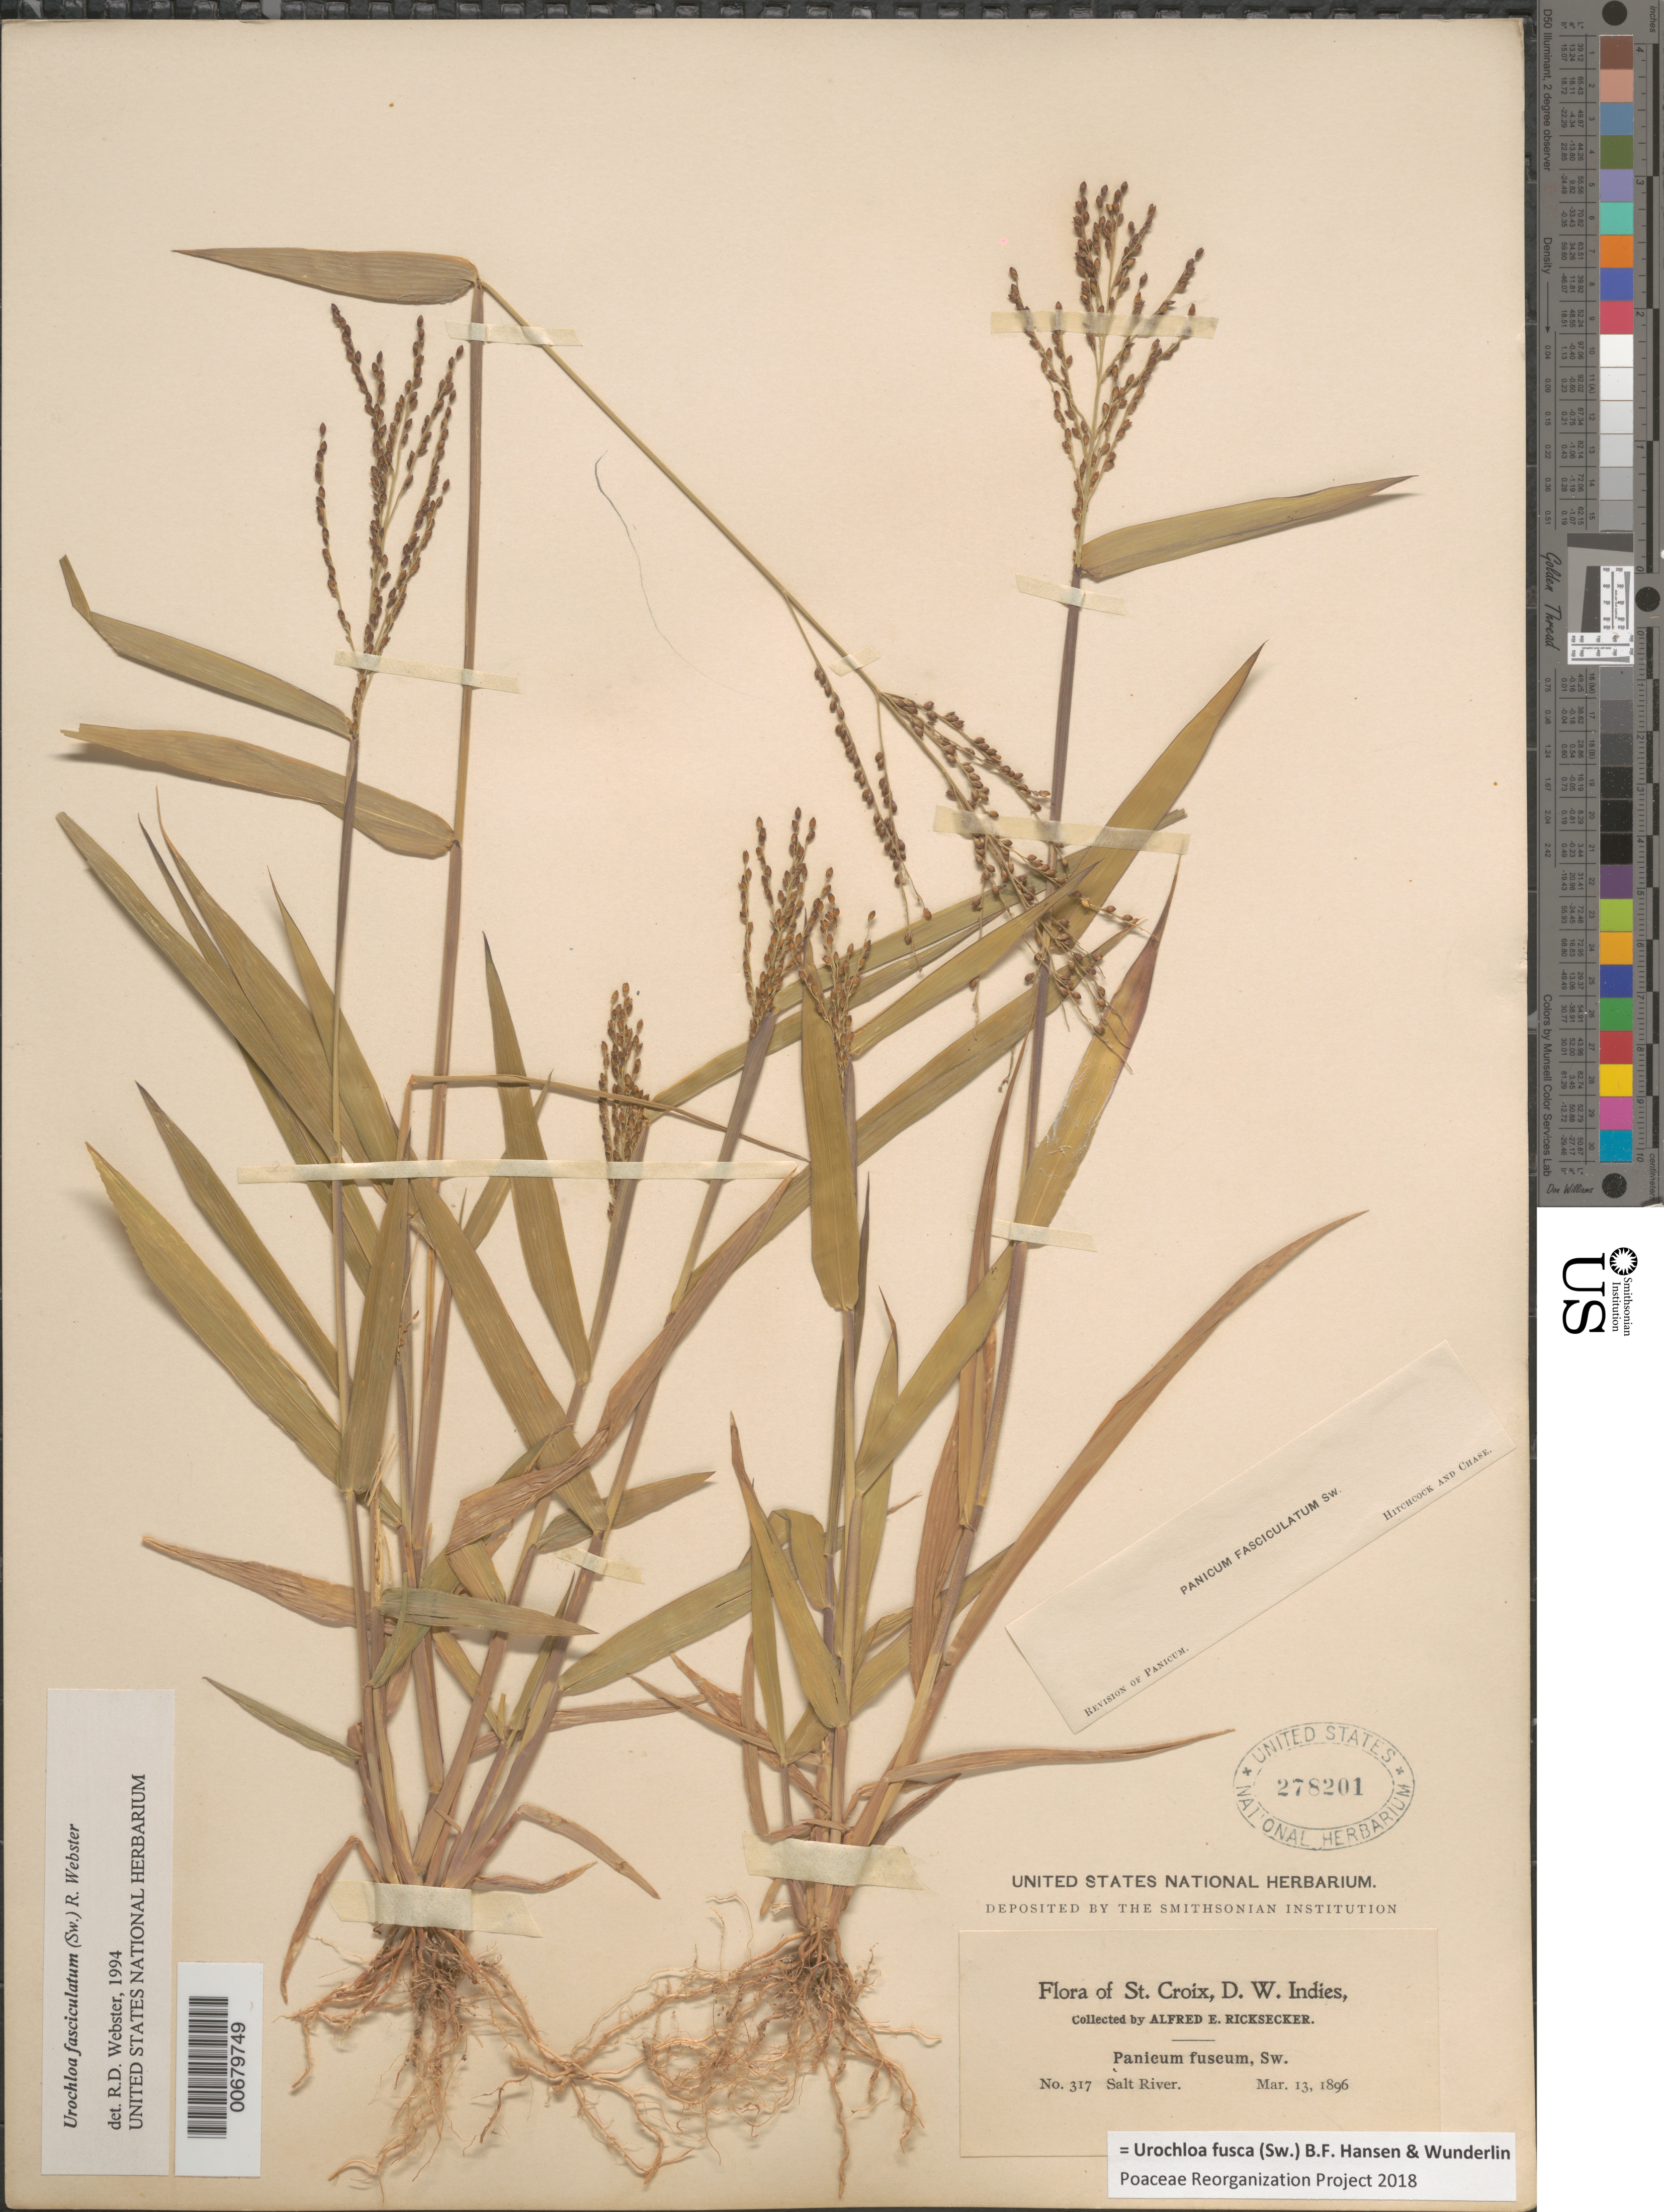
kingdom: Plantae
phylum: Tracheophyta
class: Liliopsida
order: Poales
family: Poaceae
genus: Urochloa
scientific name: Urochloa fasciculata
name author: (Sw.) R.D. Webster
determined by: Webster, Robert D.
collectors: A. E. Ricksecker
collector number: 317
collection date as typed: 13 Mar 1896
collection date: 1896-03-13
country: U.S. Virgin Islands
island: St. Croix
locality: St. Croix; Salt River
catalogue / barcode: US 278201